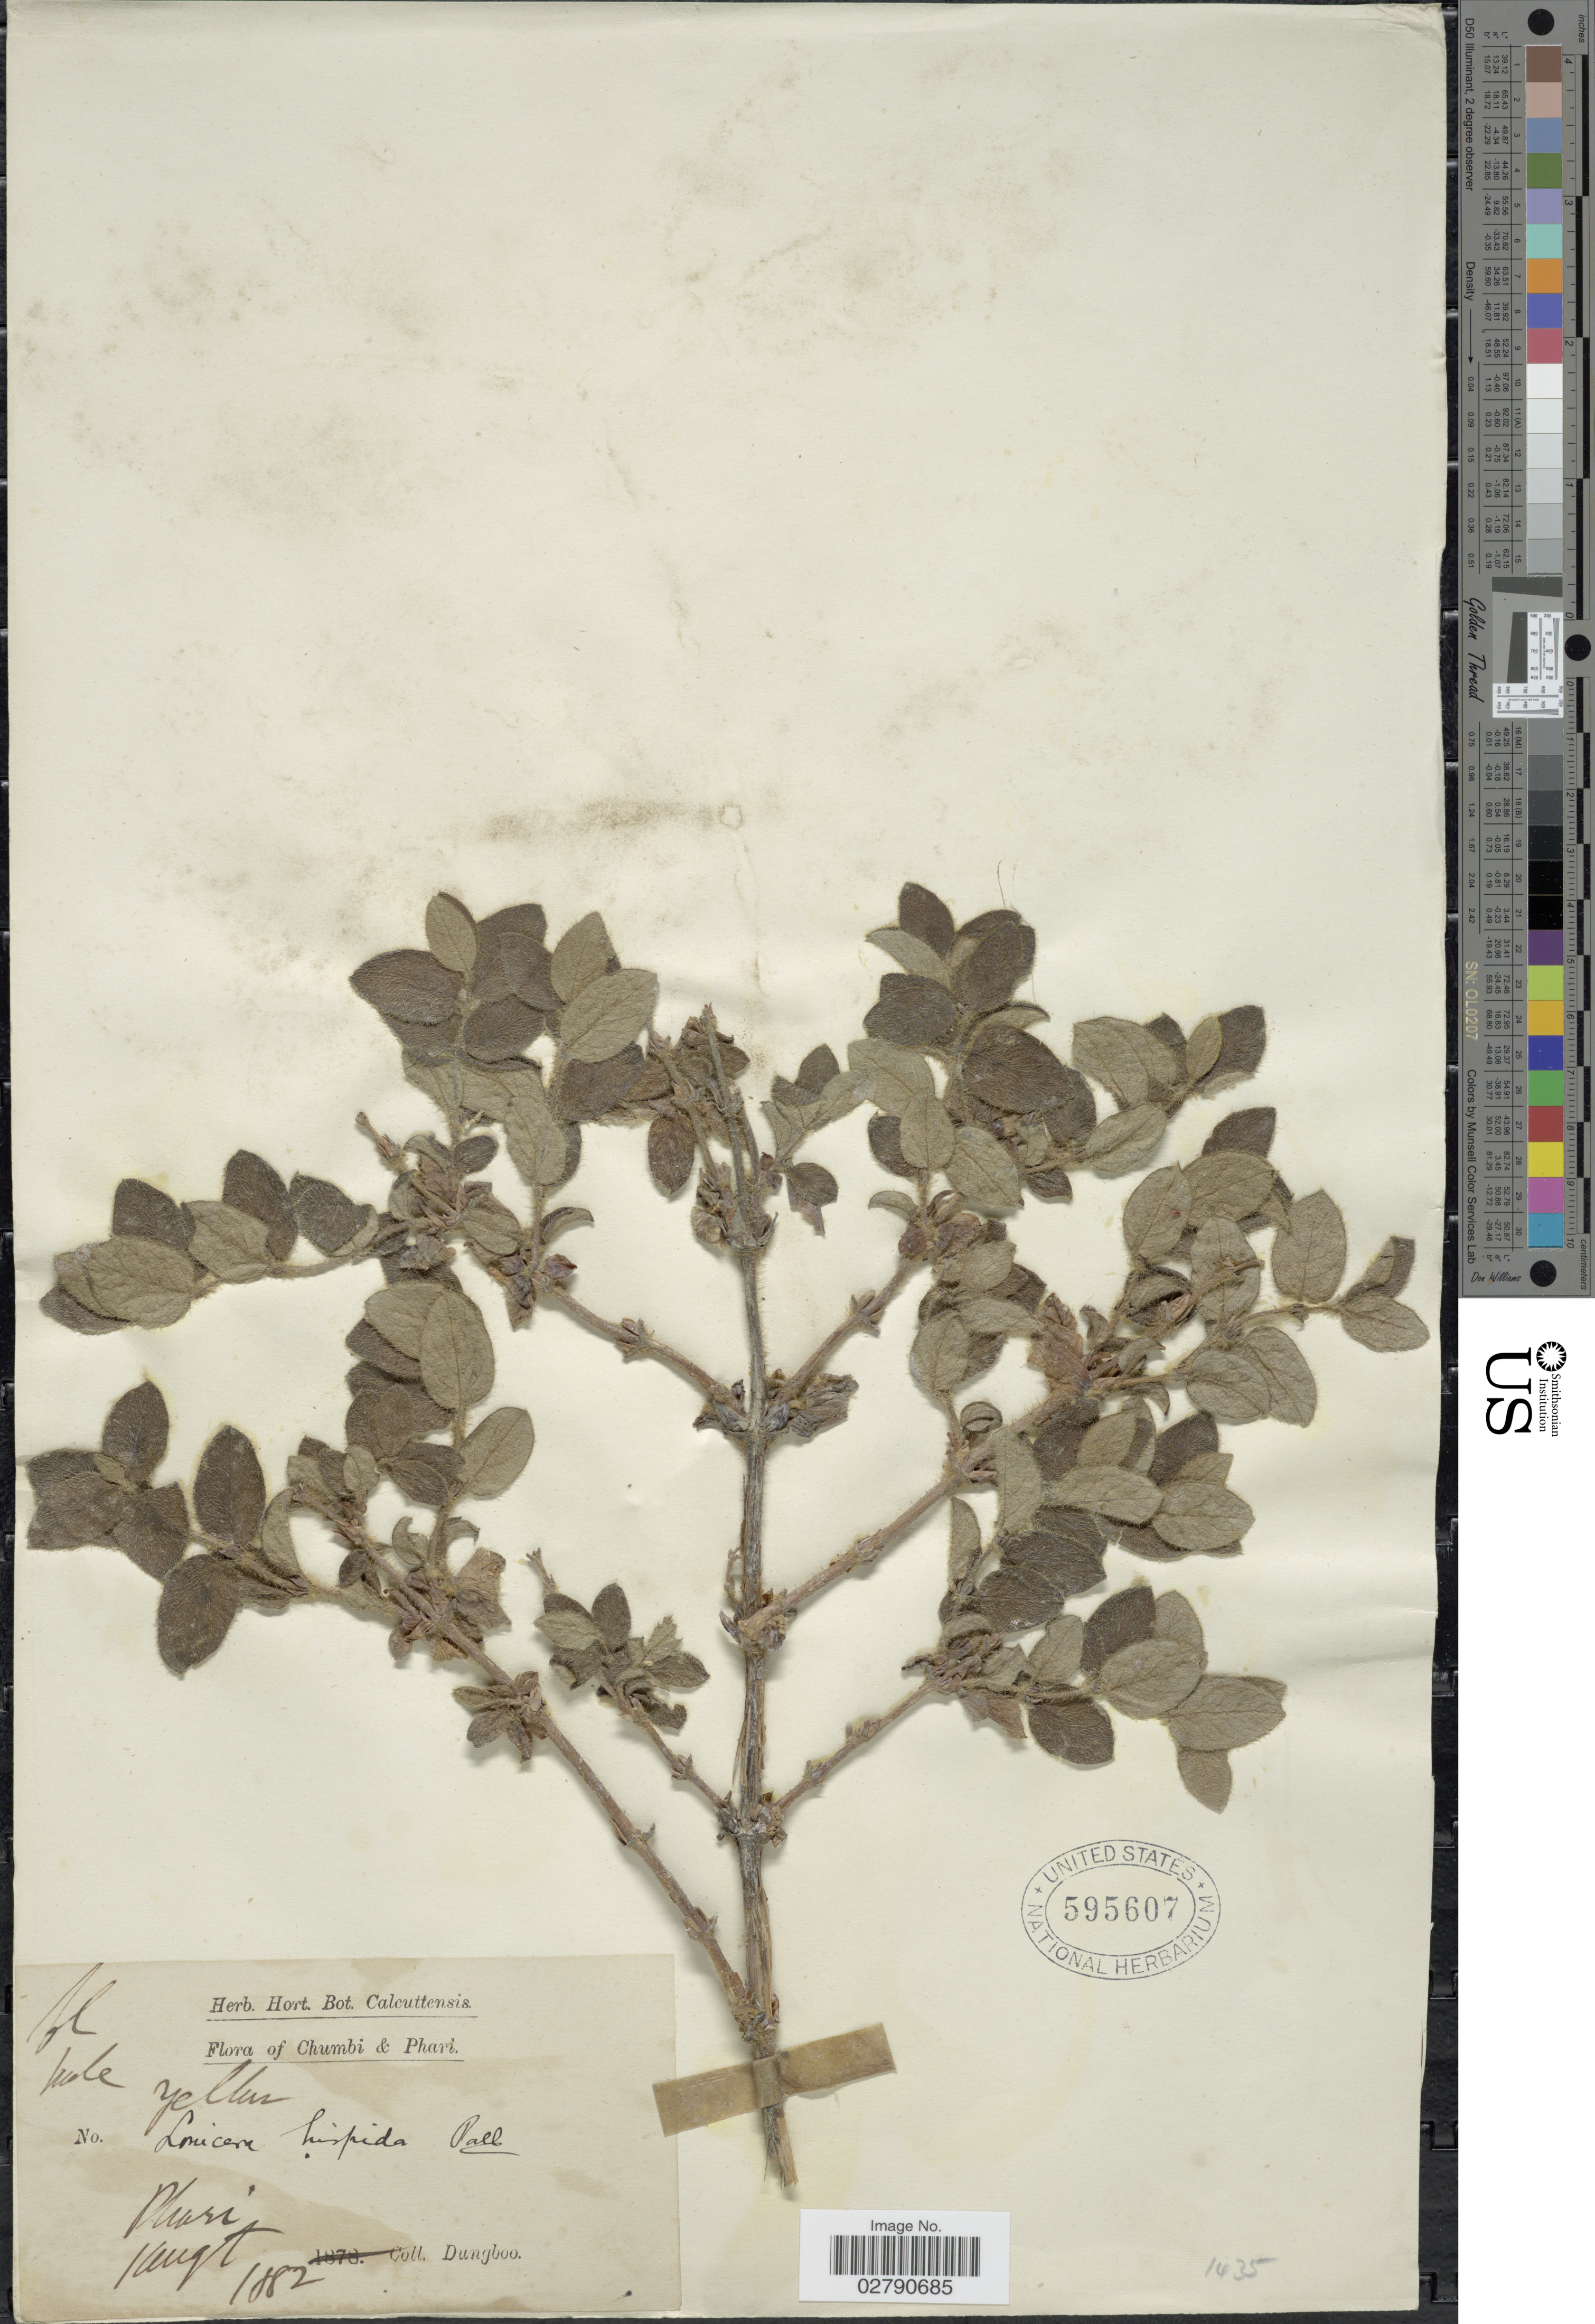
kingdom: Plantae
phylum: Tracheophyta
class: Magnoliopsida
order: Dipsacales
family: Caprifoliaceae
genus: Lonicera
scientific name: Lonicera hispida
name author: Pall. ex Roem. & Schult.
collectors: Dungboo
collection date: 1882-08-01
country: China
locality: Chumbi & Phari. Phari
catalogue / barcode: US 595607